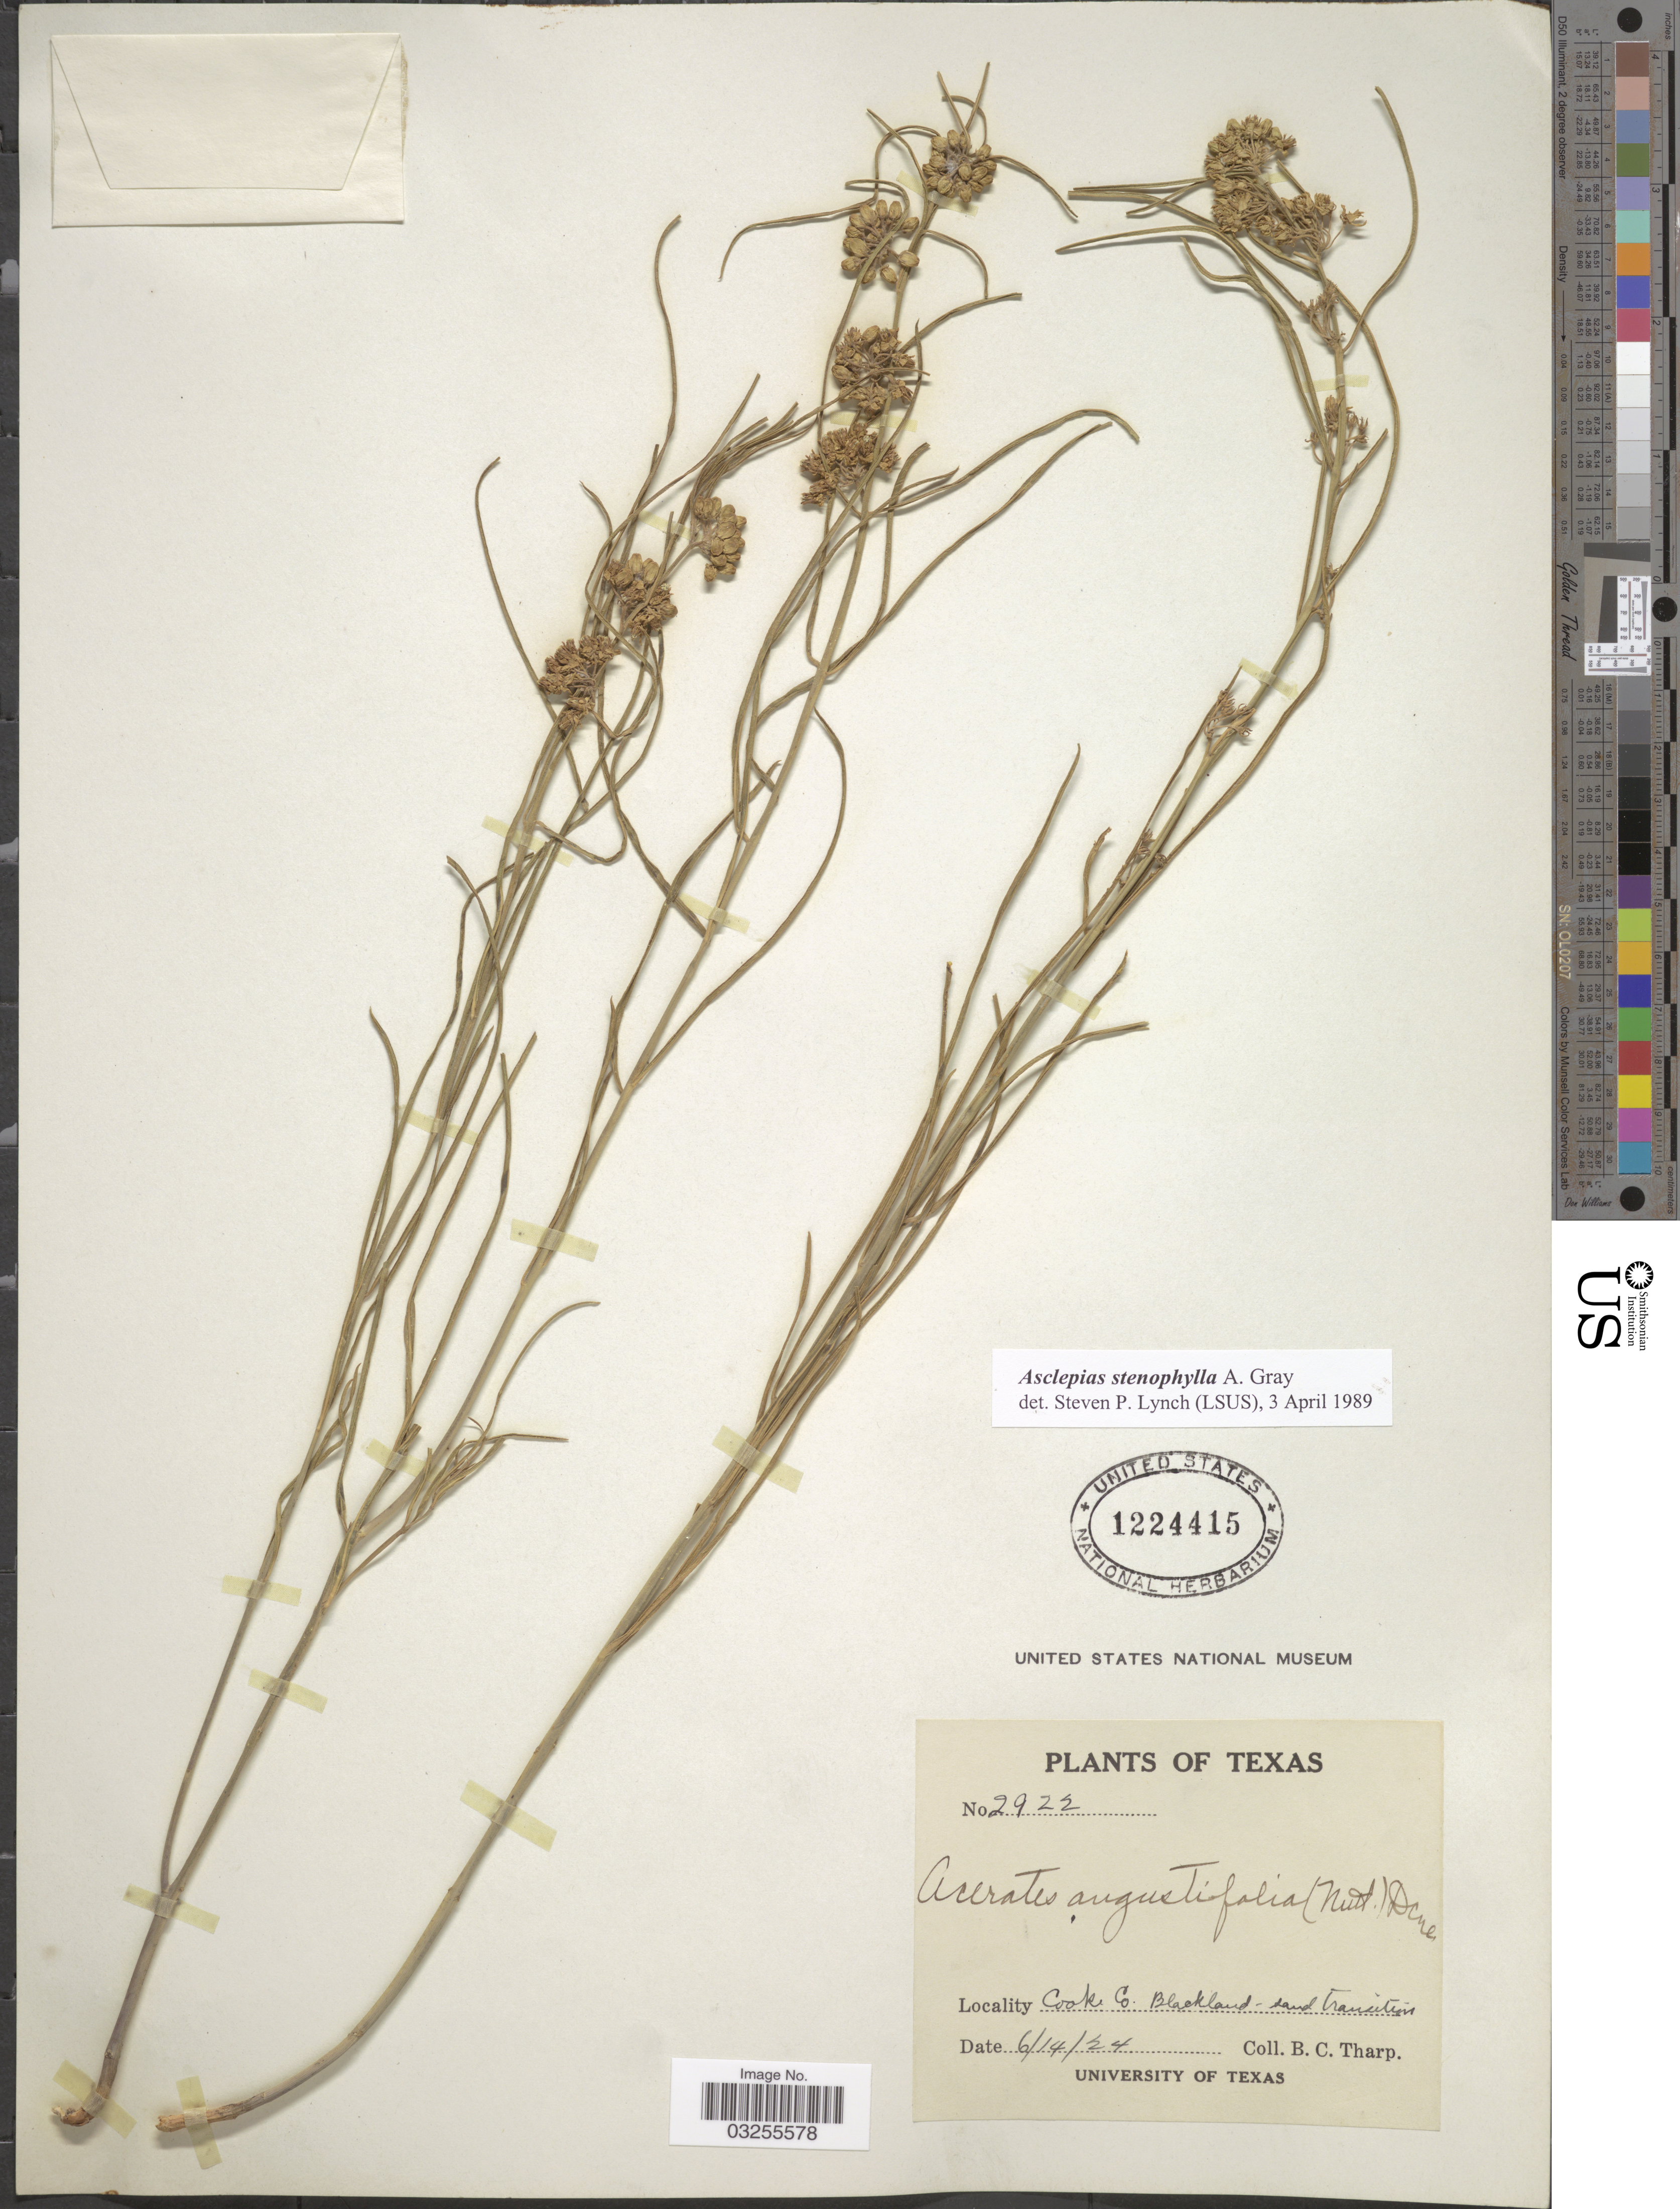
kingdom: Plantae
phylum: Tracheophyta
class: Magnoliopsida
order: Gentianales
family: Apocynaceae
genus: Asclepias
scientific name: Asclepias stenophylla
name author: A. Gray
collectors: B. C. Tharp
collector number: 2922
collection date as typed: Transcribed d/m/y: 14/6/24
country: United States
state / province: Texas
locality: Cooke Co., Blackland - sand transitions.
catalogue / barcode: US 1224415